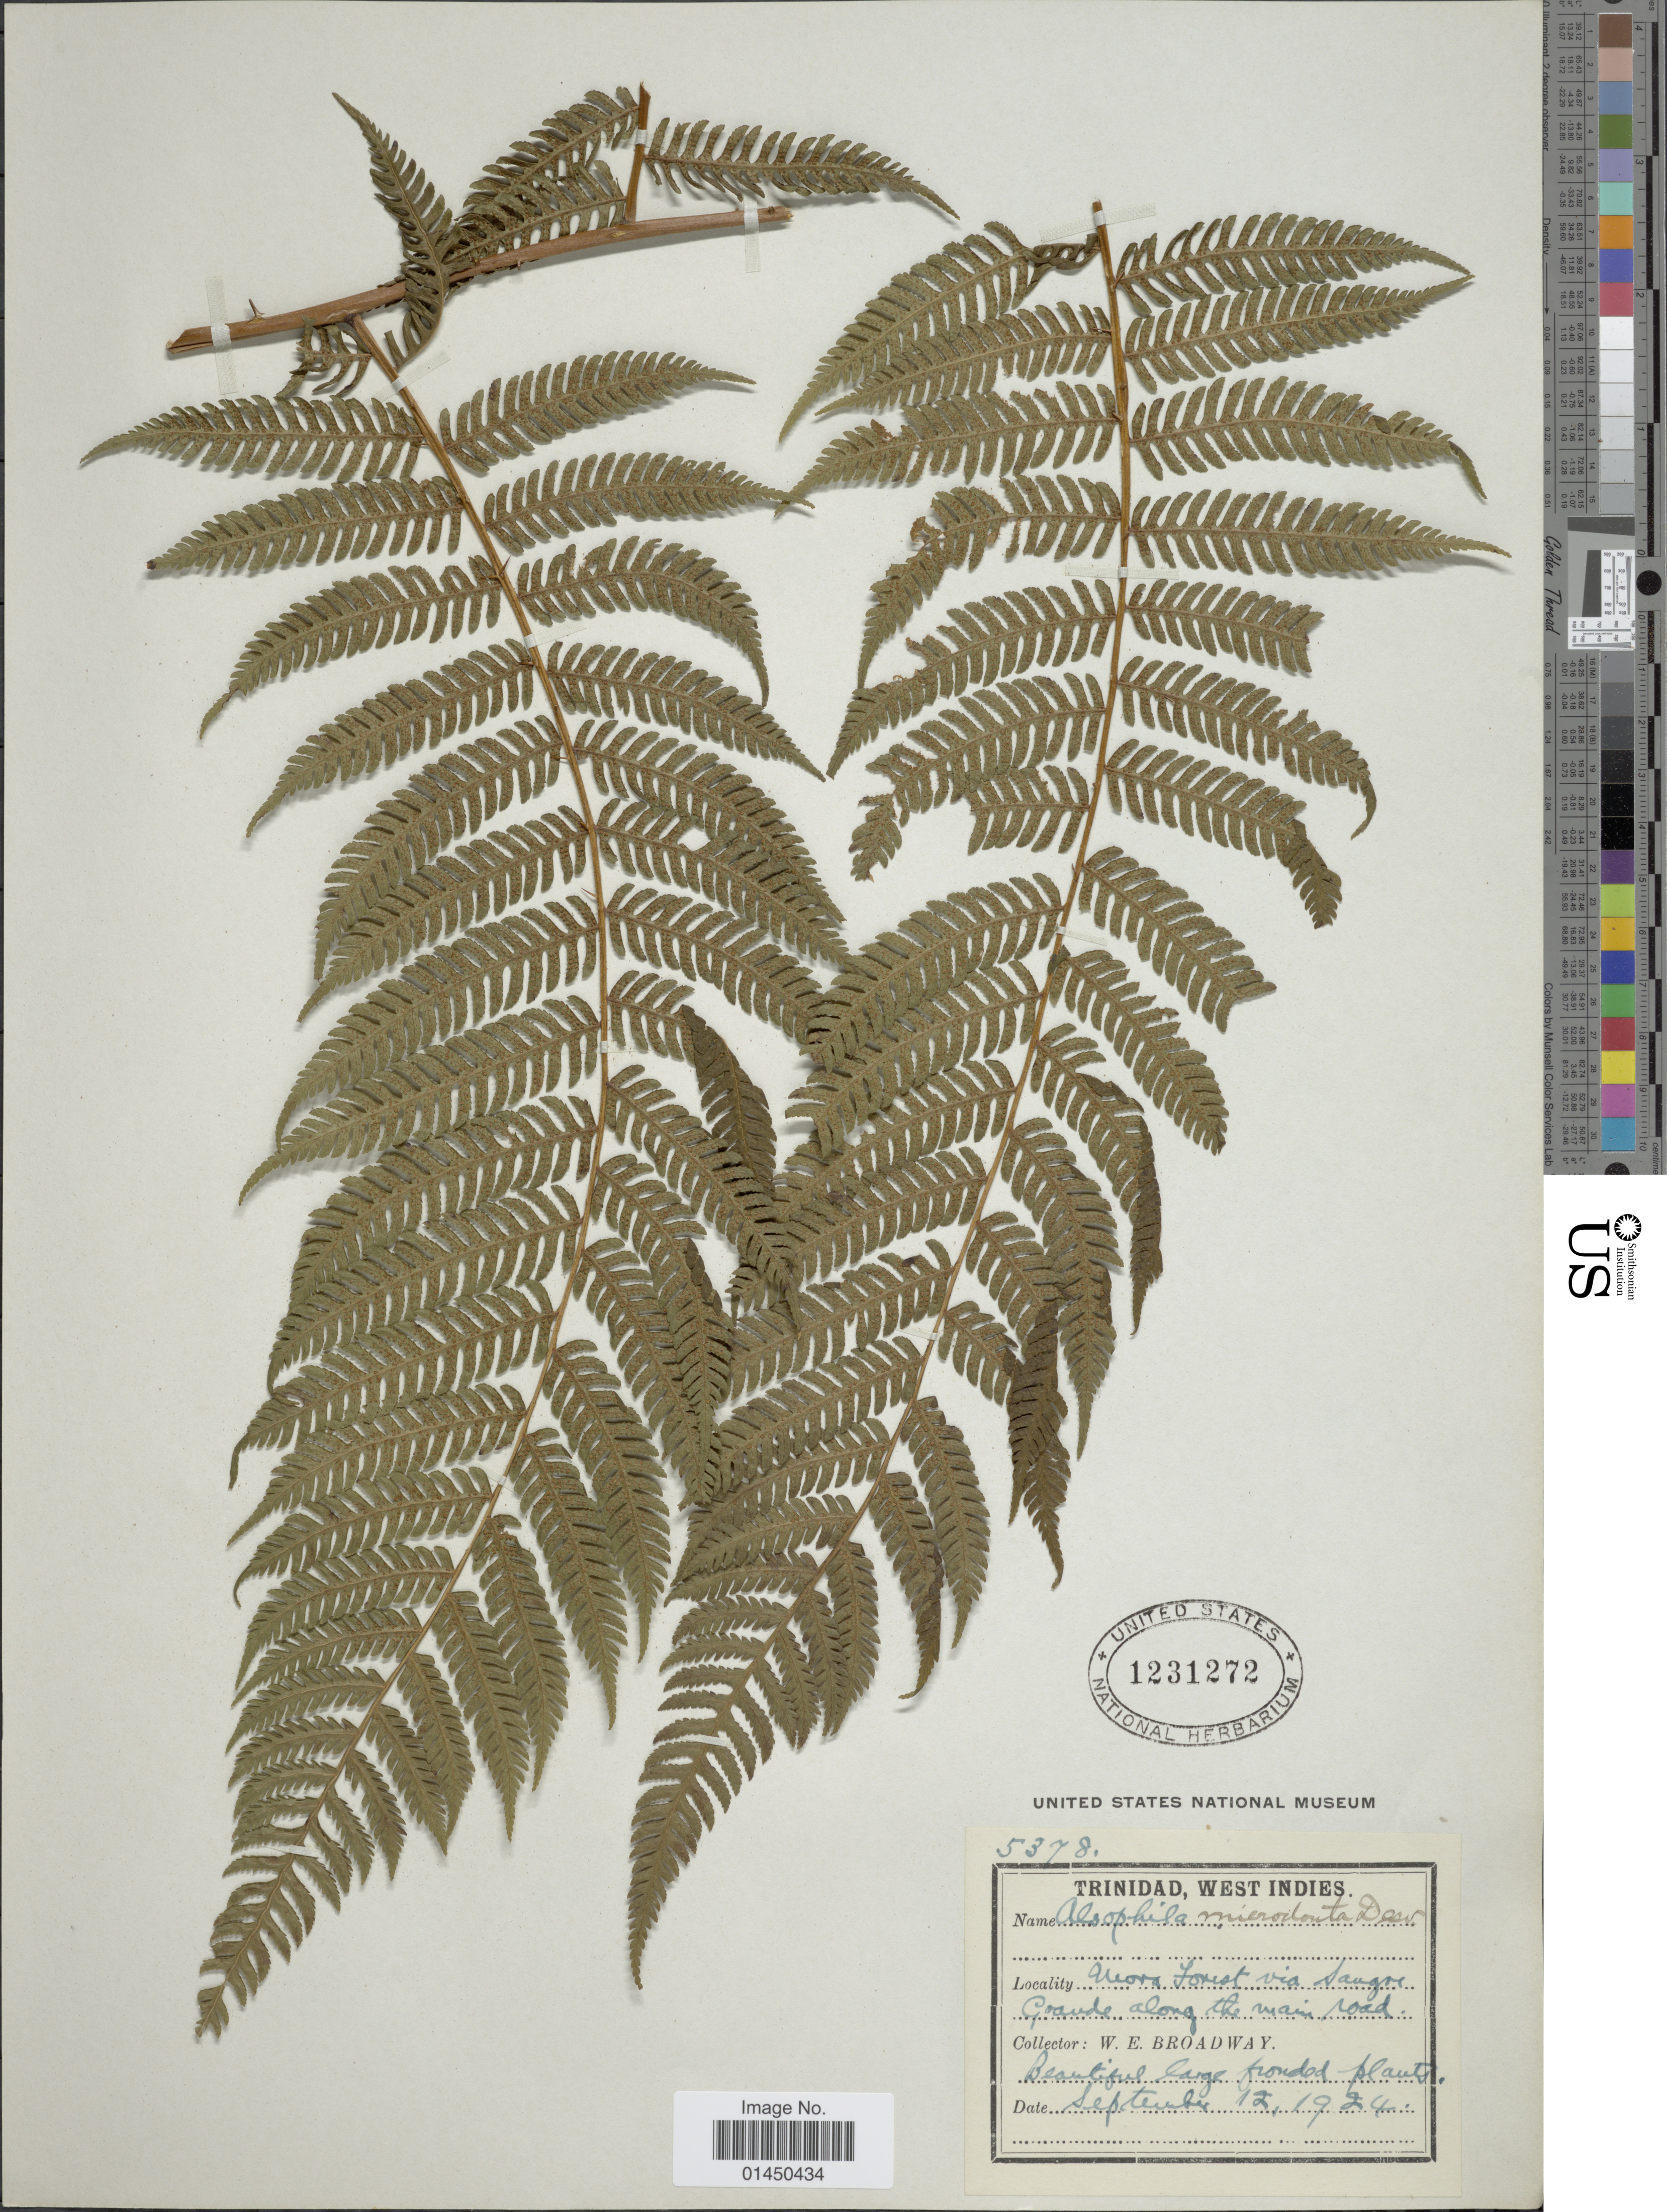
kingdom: Plantae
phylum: Tracheophyta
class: Polypodiopsida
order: Cyatheales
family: Cyatheaceae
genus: Cyathea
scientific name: Cyathea microdonta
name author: (Desv.) Domin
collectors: W. E. Broadway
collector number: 5378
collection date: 1924-09-12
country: Trinidad and Tobago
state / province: Trinidad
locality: Mora Forest via Sangre Grande along the main road.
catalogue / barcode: US 1231272